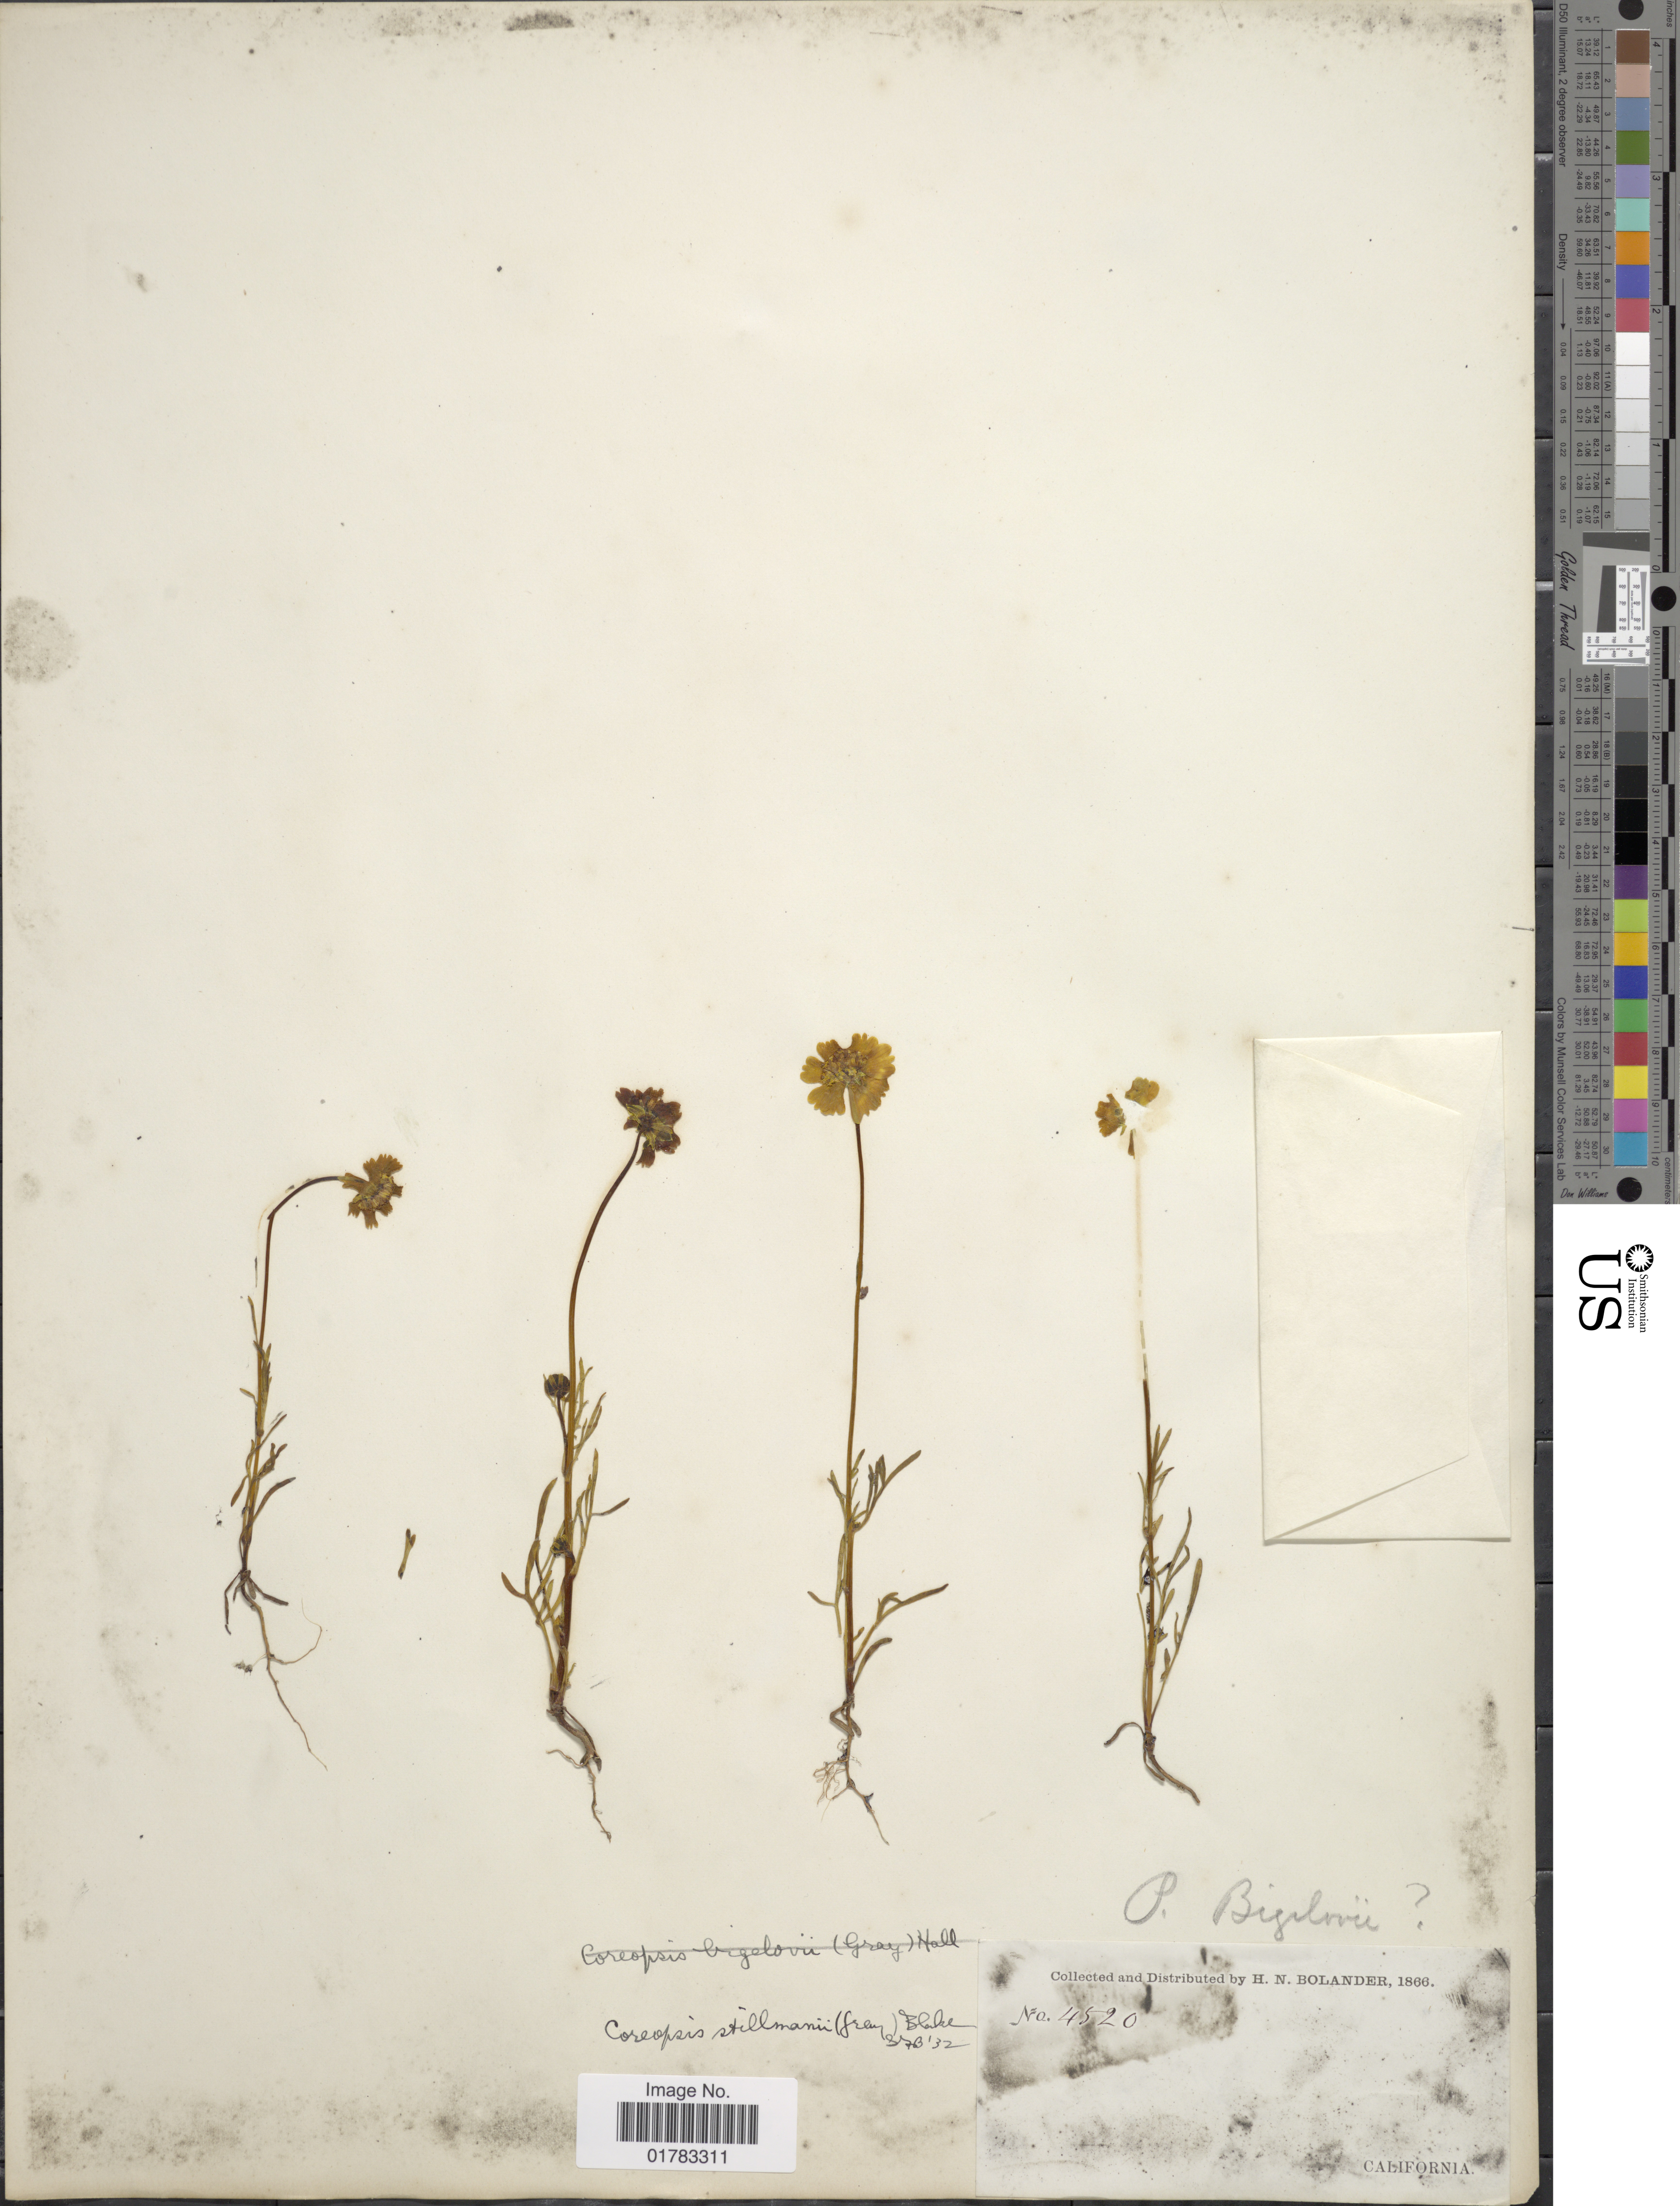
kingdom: Plantae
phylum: Tracheophyta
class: Magnoliopsida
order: Asterales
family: Asteraceae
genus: Coreopsis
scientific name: Coreopsis stillmanii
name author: (A. Gray) S.F. Blake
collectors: H. Bolander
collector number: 4520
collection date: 1866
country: United States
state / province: California